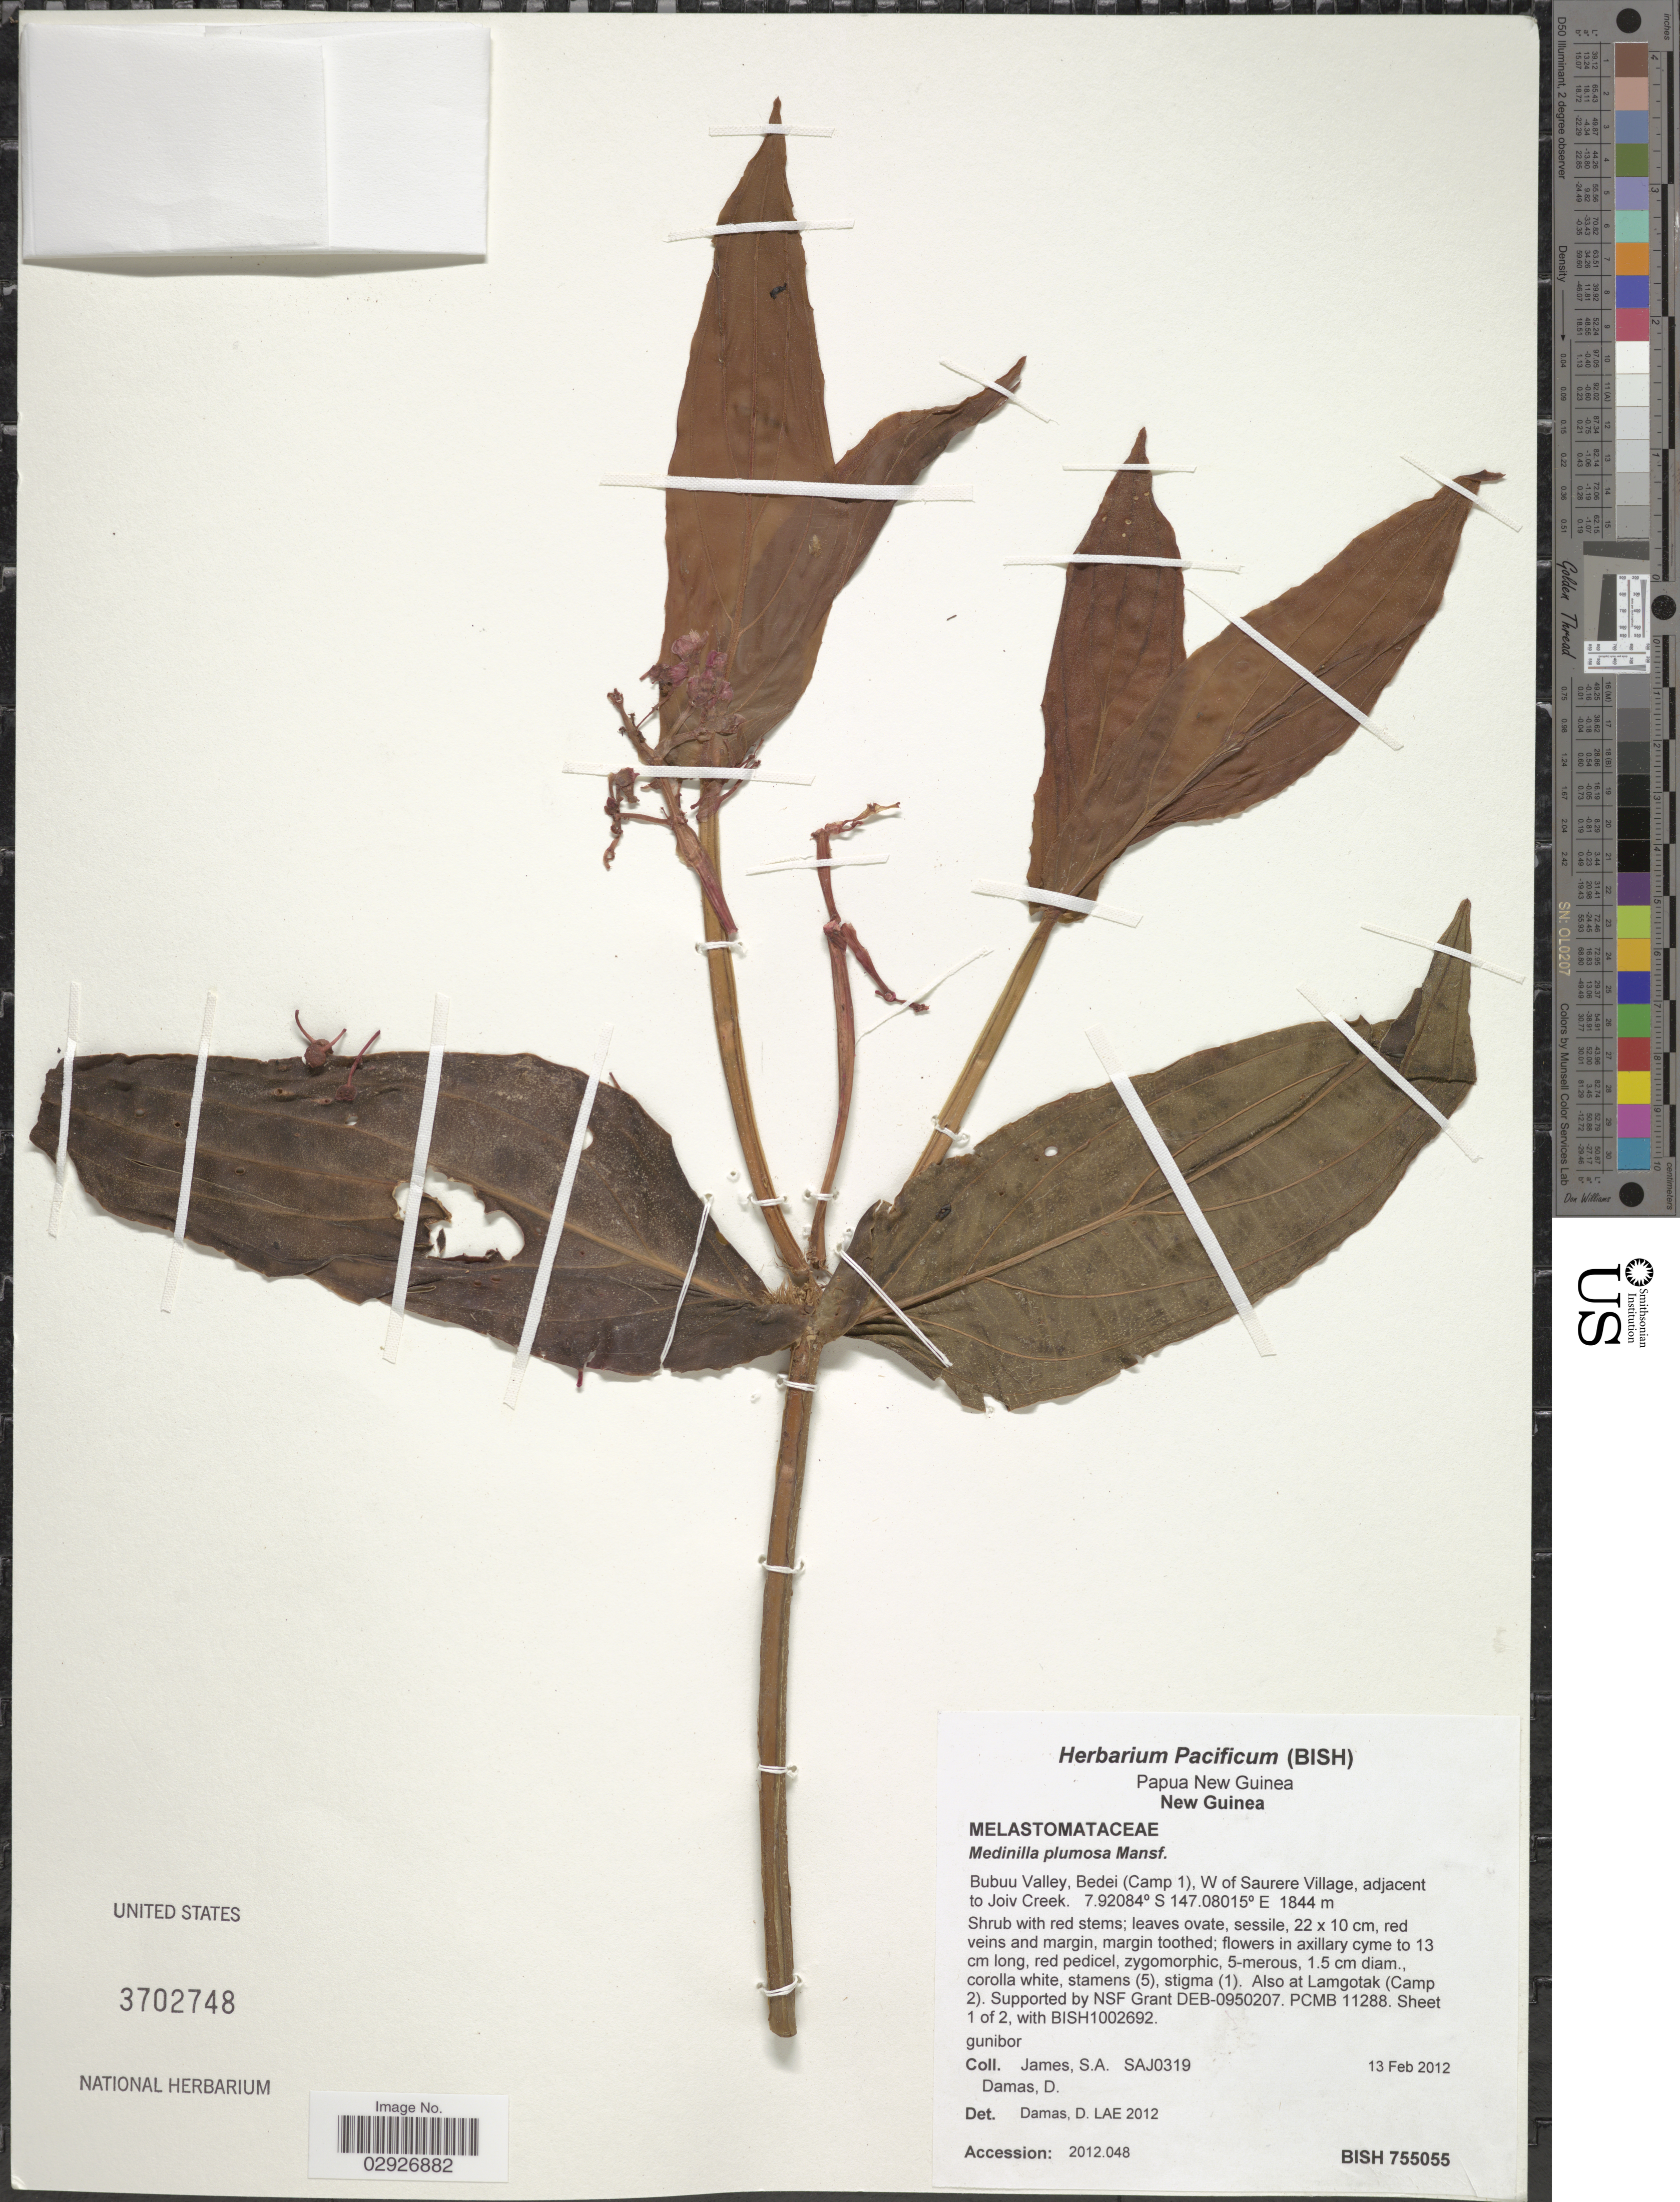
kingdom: Plantae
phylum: Tracheophyta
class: Magnoliopsida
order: Myrtales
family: Melastomataceae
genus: Medinilla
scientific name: Medinilla plumosa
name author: Mansf.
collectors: S. James & D. Damas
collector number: SAJ0319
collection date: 2012-02-13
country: Papua New Guinea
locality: New Guinea. Bubuu Valley, Bedei (Camp 1), W of Saurere Village, adjacent to Joiv Creek.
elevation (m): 1844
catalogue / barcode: US 3702748